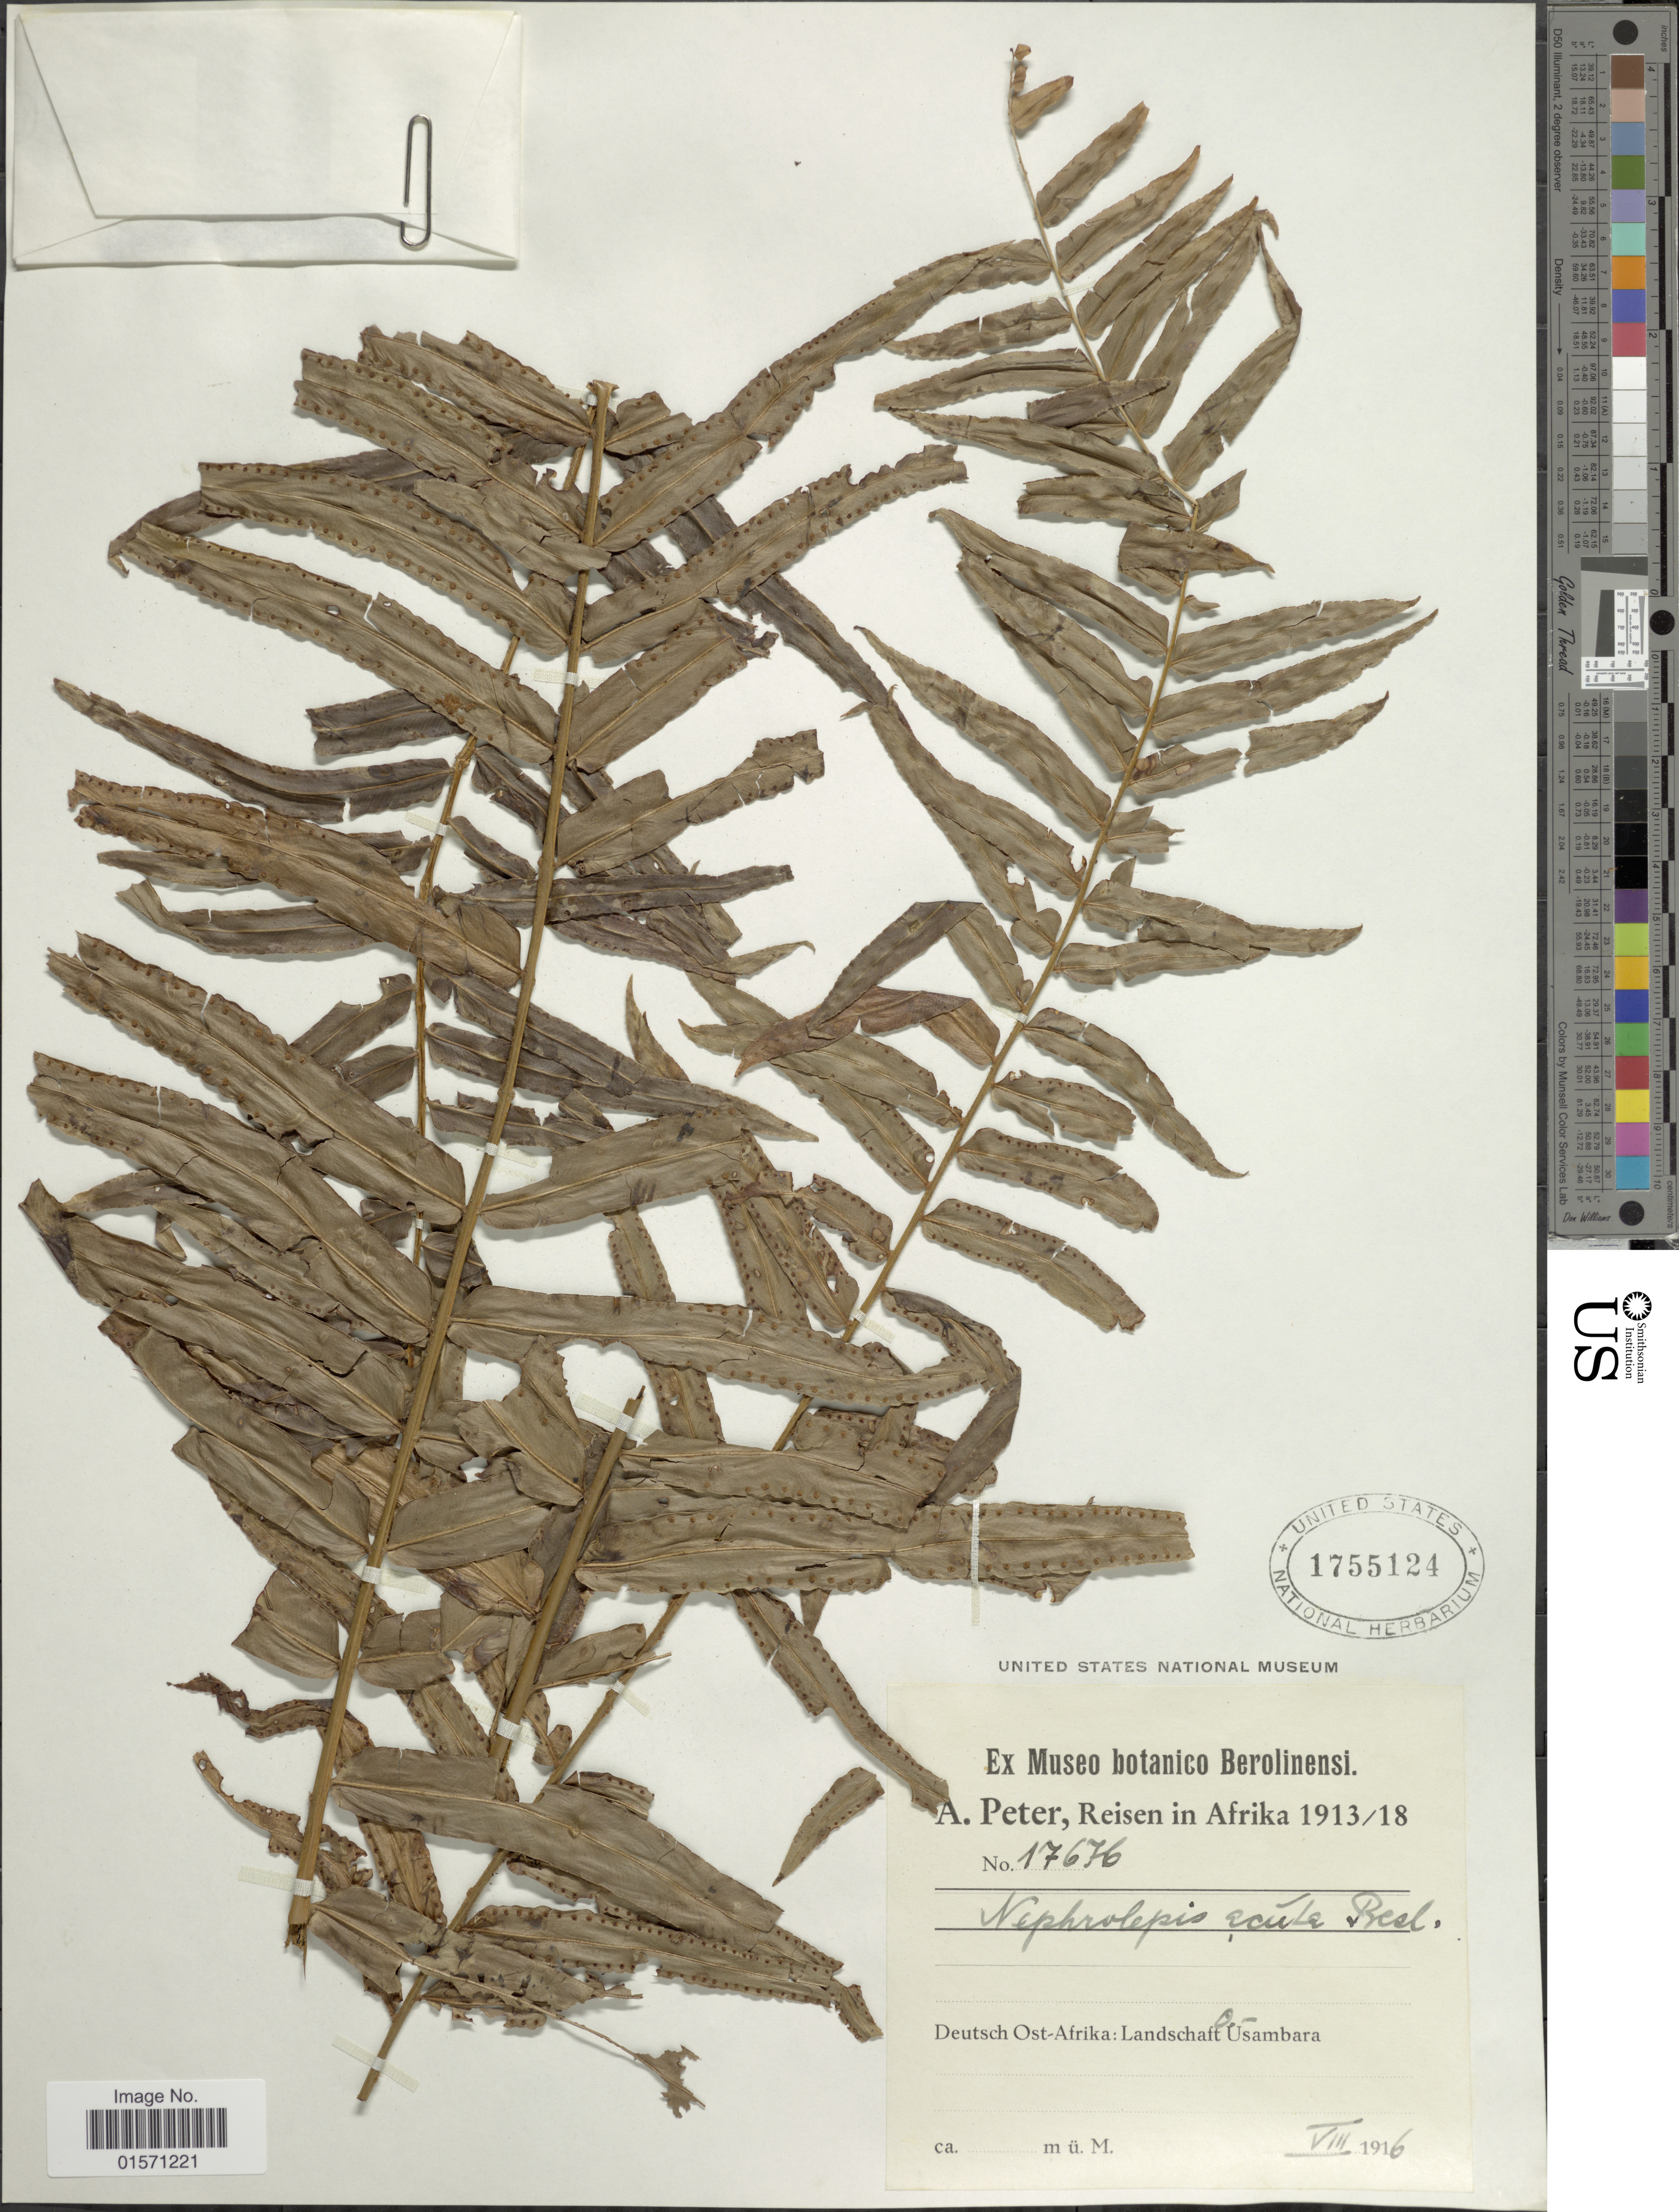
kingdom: Plantae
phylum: Tracheophyta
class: Polypodiopsida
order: Polypodiales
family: Nephrolepidaceae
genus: Nephrolepis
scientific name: Nephrolepis biserrata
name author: (Sw.) Schott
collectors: A. Peter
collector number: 17676*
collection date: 1916-08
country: Tanzania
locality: Afrika. Deutsch Ost-Afrika: Landschaft O. - Usambara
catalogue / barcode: US 1755124